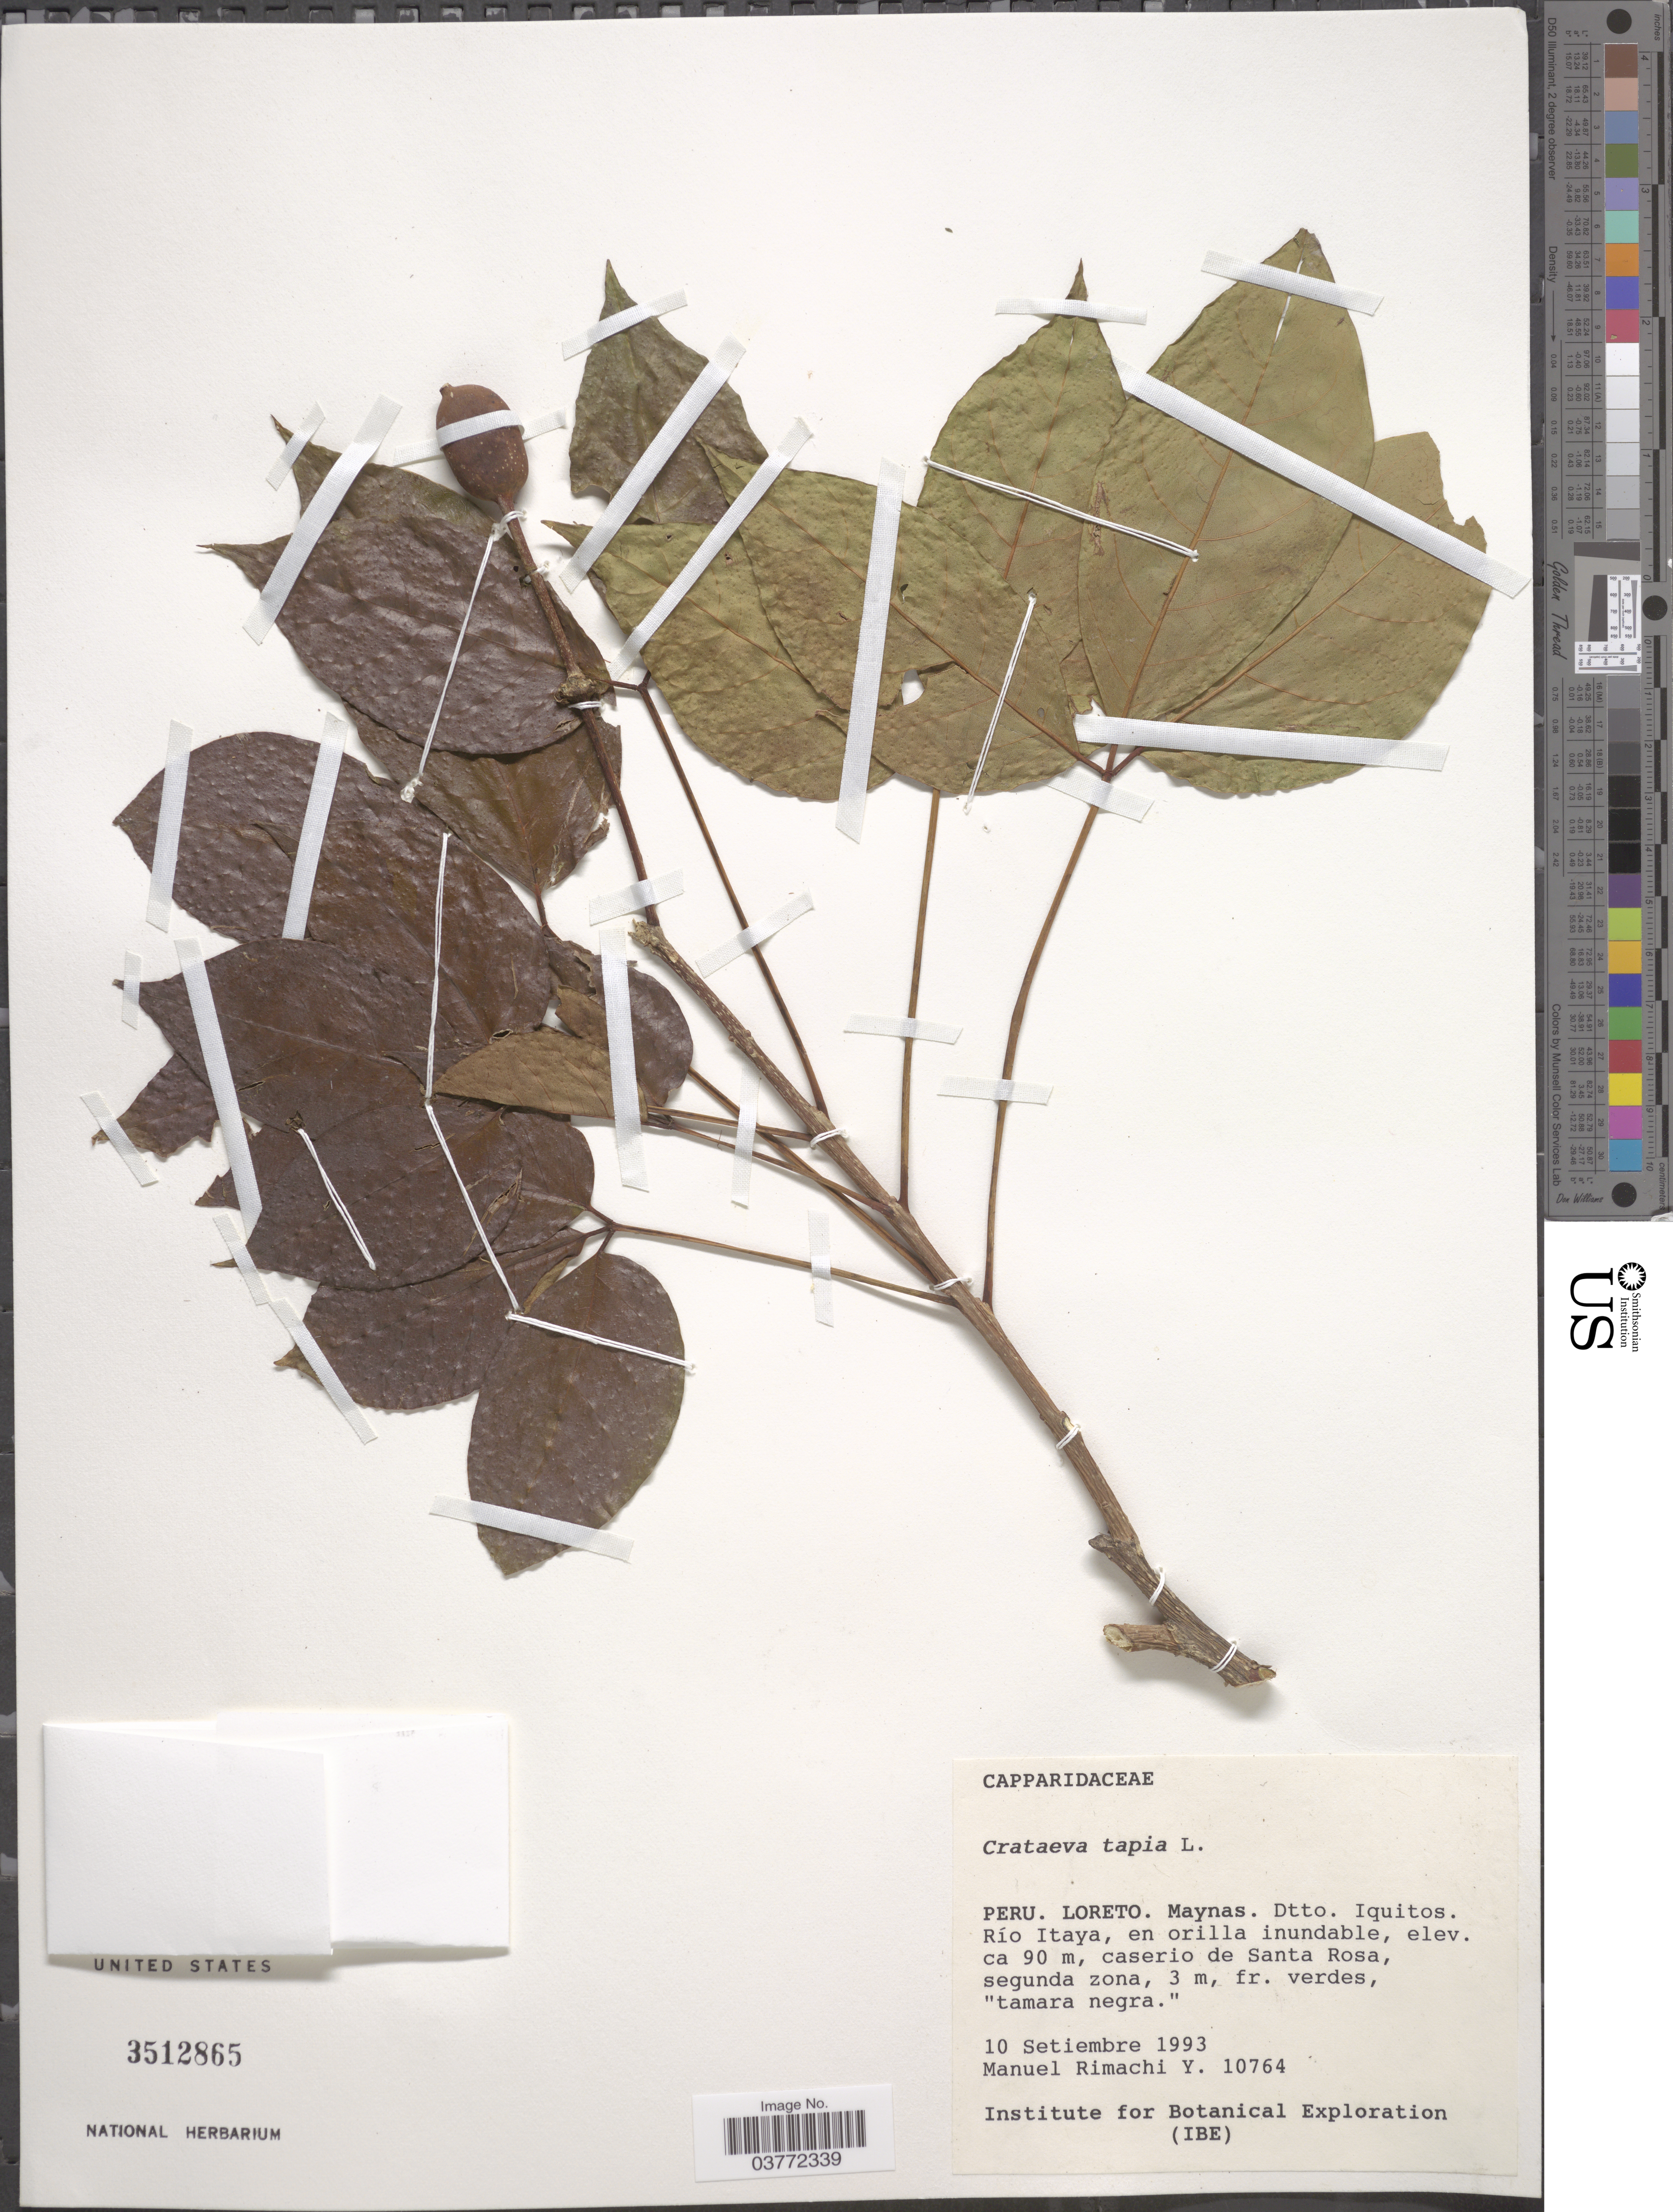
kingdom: Plantae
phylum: Tracheophyta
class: Magnoliopsida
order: Brassicales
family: Capparaceae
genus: Crateva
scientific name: Crateva tapia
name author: L.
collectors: M. Rimachi Y.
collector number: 10764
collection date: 1993-09-10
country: Peru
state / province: Loreto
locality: Maynas. Dtto. Iquitos. Río Itaya, en orilla inundable, caserio de Santa Rosa.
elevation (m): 90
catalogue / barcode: US 3512865